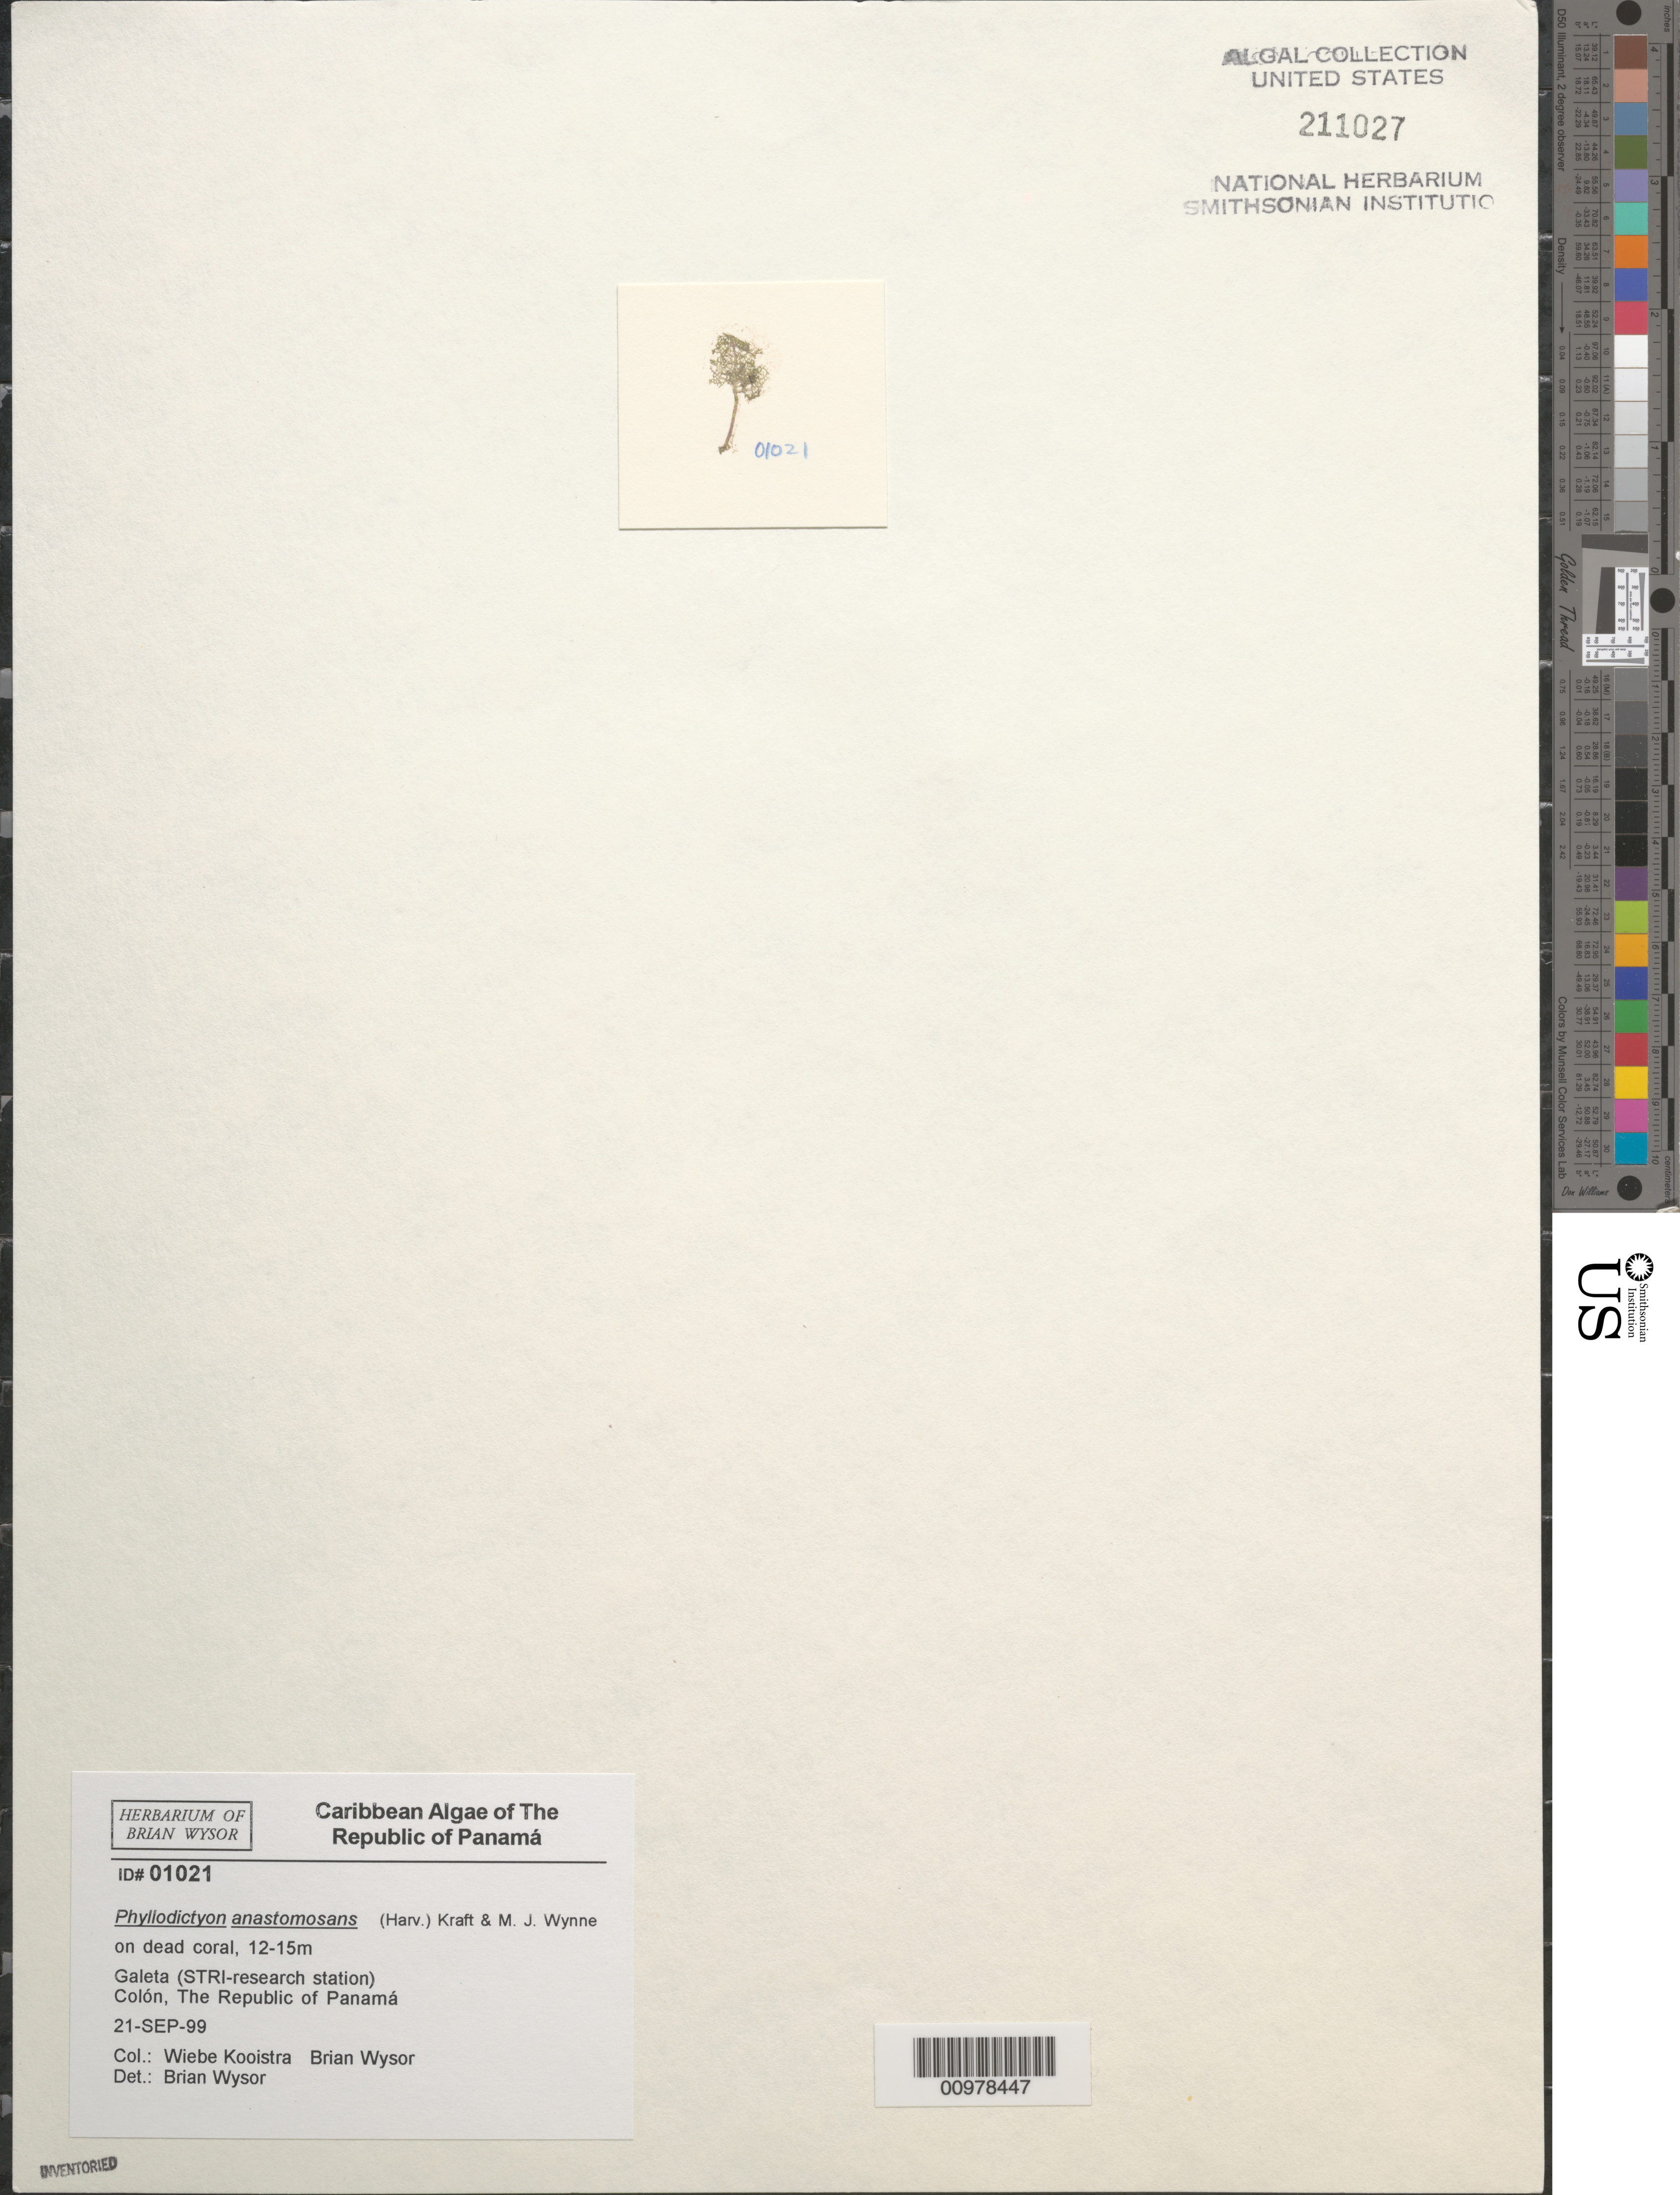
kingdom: Plantae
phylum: Chlorophyta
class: Ulvophyceae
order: Siphonocladales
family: Boodleaceae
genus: Phyllodictyon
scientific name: Phyllodictyon anastomosans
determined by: Wysor, B.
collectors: B. Wysor & W. Kooistra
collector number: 01021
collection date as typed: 21 Sep 1999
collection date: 1999-09-21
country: Panama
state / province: Colón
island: Galeta Island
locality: STRI (Smithsonian Tropical Research Institute) research station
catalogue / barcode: US 211027